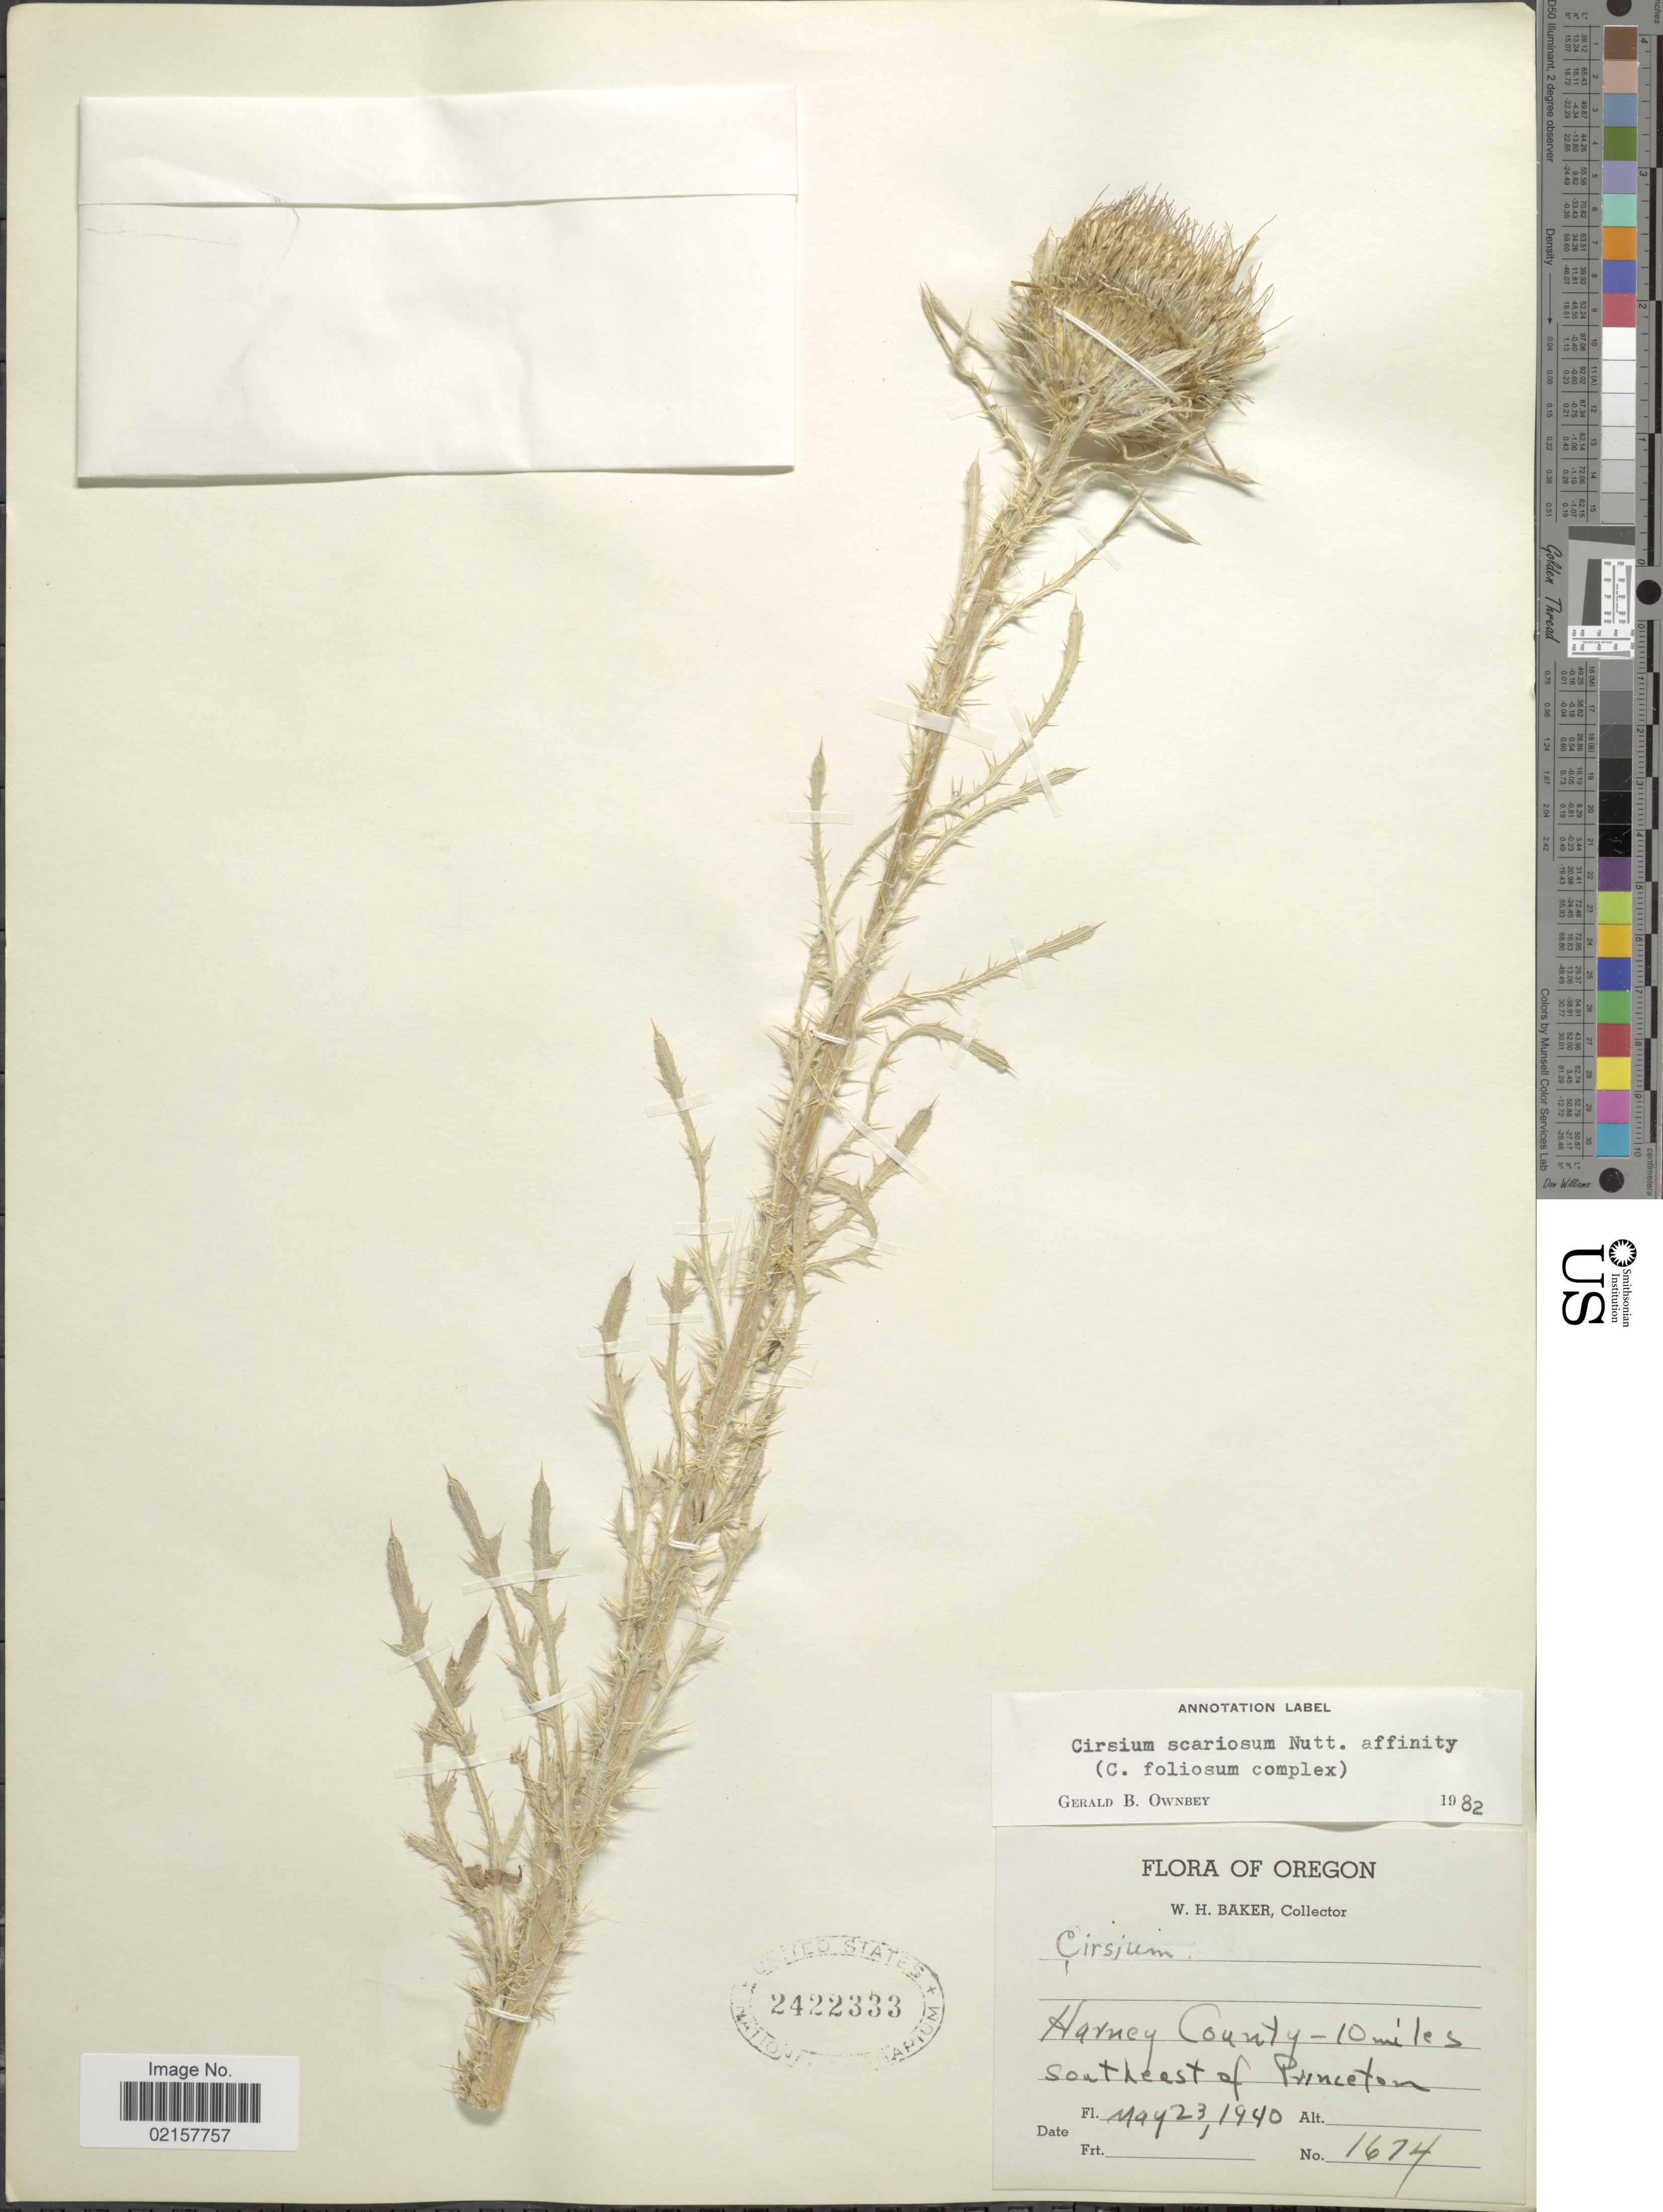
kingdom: Plantae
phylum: Tracheophyta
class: Magnoliopsida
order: Asterales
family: Asteraceae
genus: Cirsium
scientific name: Cirsium scariosum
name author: Nutt.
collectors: W. H. Baker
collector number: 1674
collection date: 1940-05-23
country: United States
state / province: Oregon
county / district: Harney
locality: Harney County-10 miles southeast of Princeton.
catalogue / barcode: US 2422333